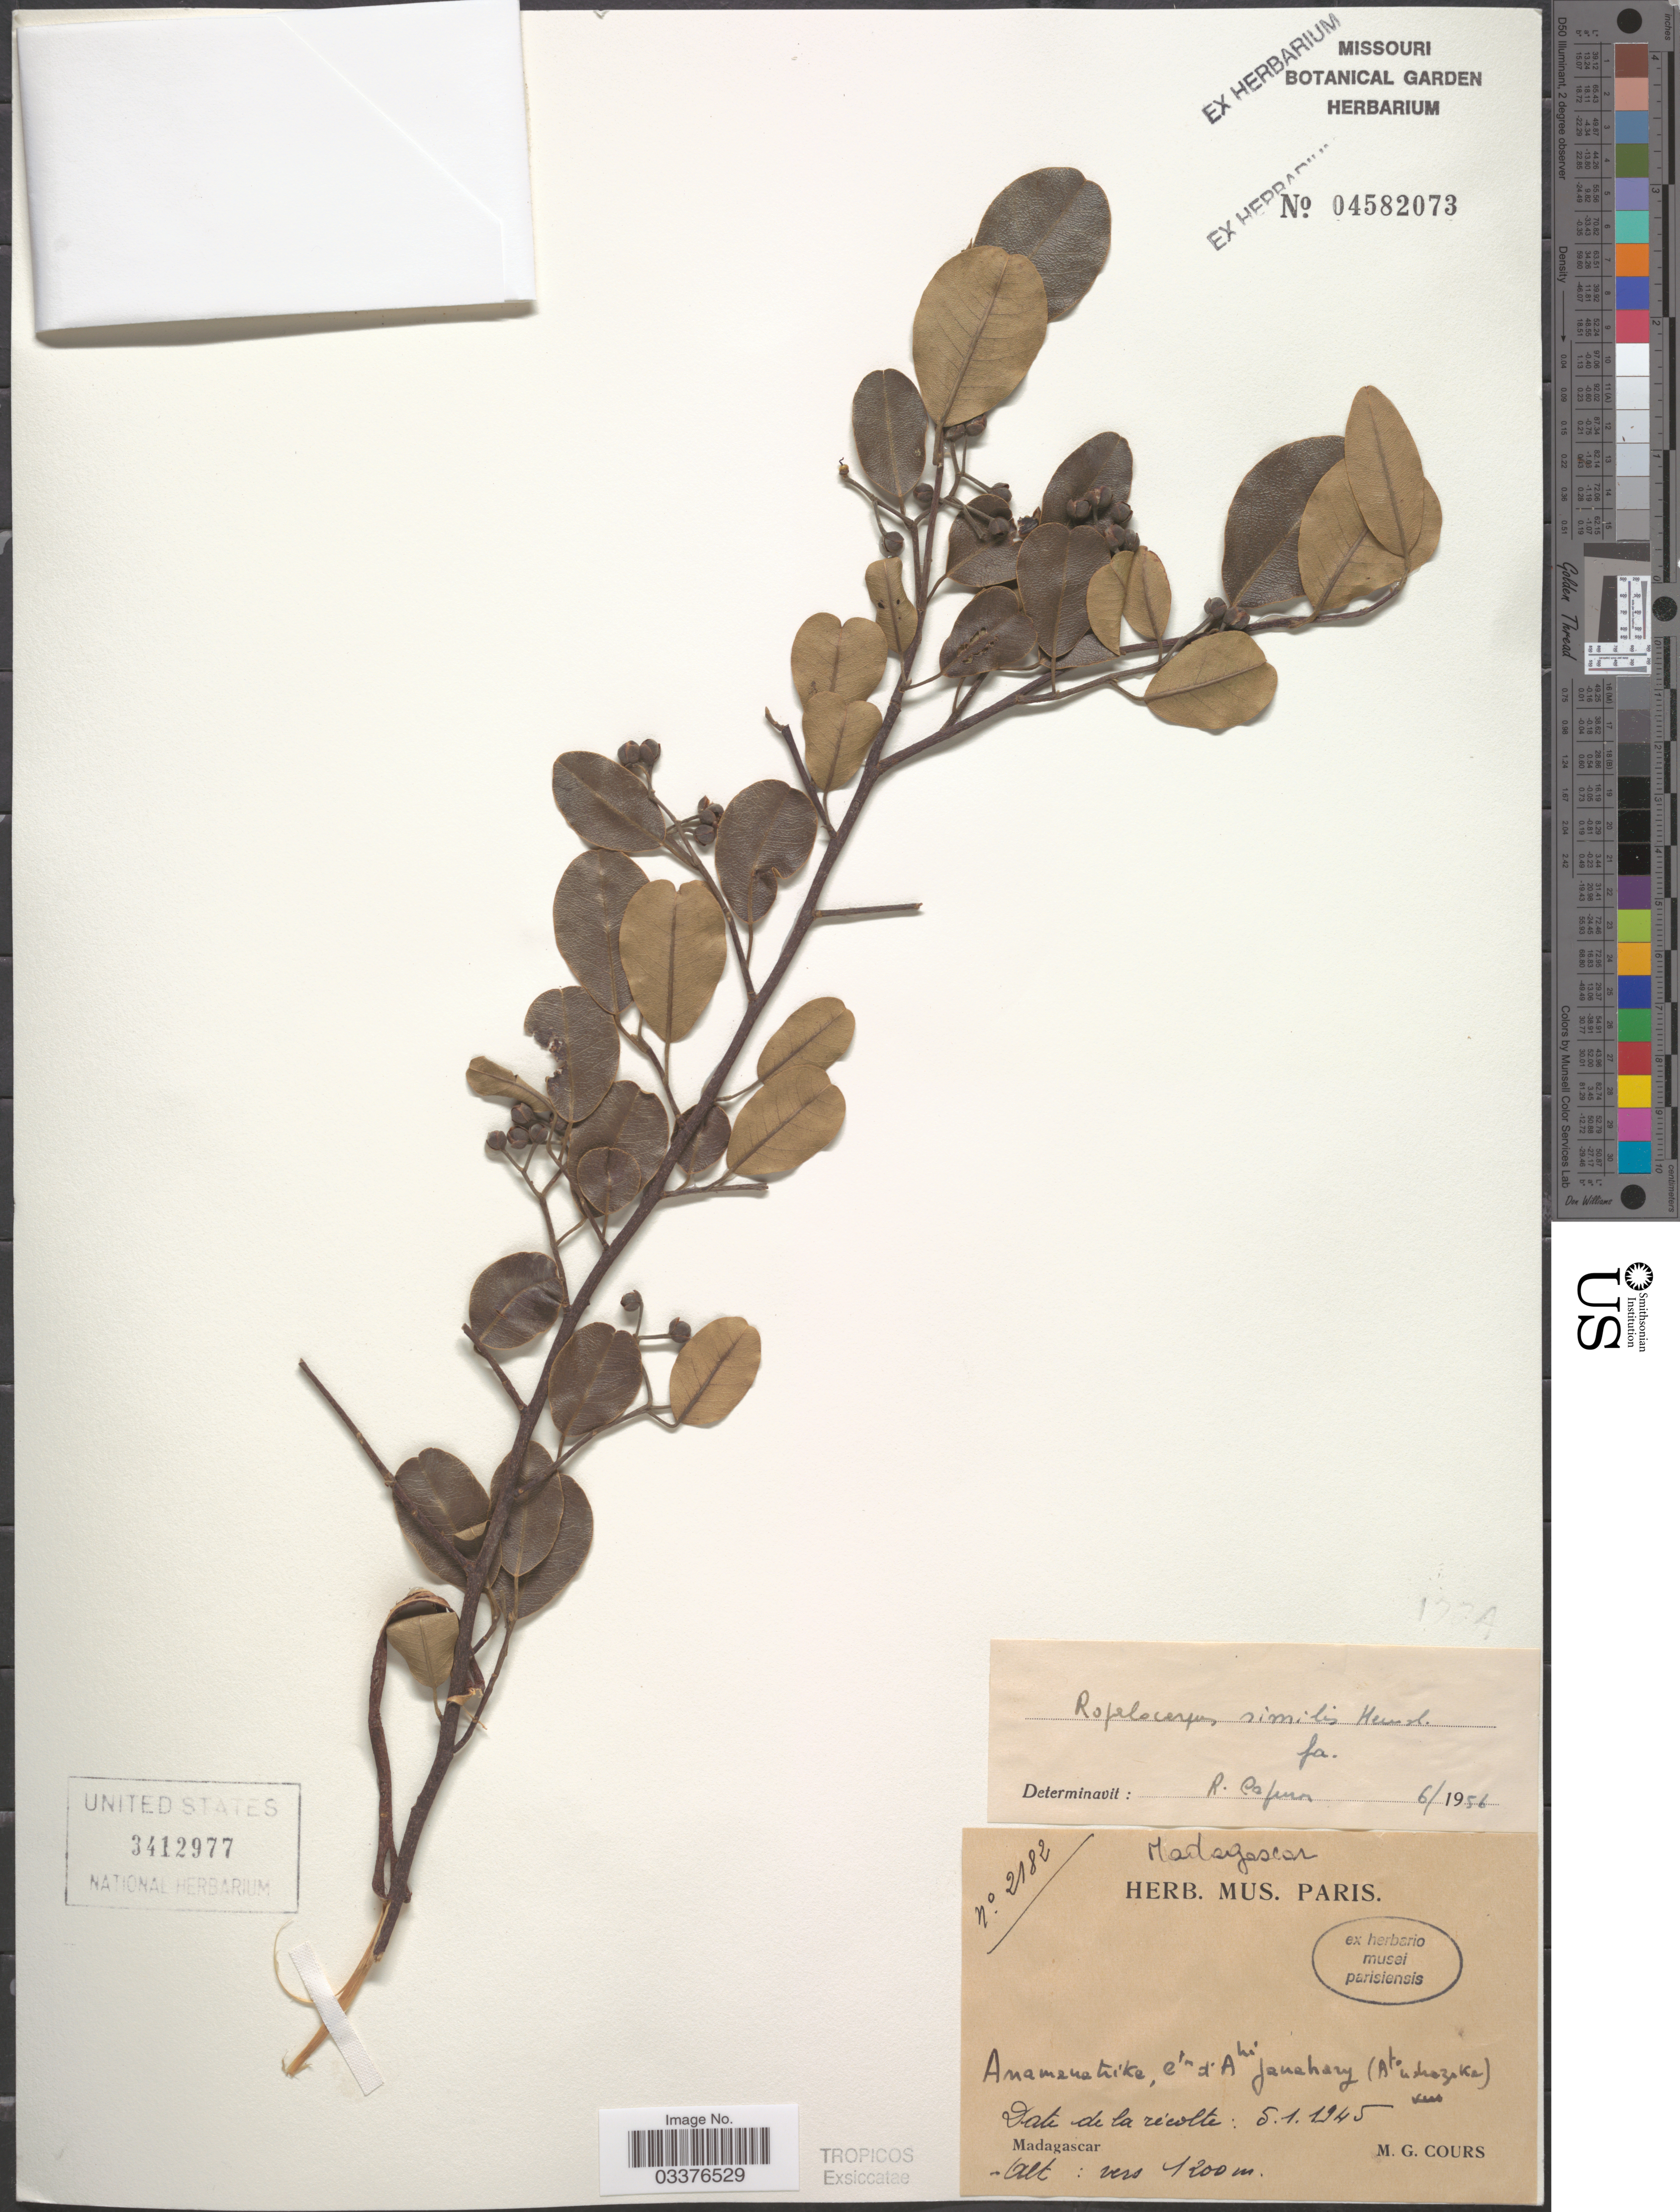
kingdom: Plantae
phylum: Tracheophyta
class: Magnoliopsida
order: Malvales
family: Sphaerosepalaceae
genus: Rhopalocarpus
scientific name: Rhopalocarpus similis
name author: Hemsl.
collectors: M. Cours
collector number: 2182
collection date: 1945-01-05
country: Madagascar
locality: Anamenetrike, etn d'Ati Janahary (Ato ushozoka). [interpreted]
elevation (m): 1200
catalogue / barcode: US 3412977